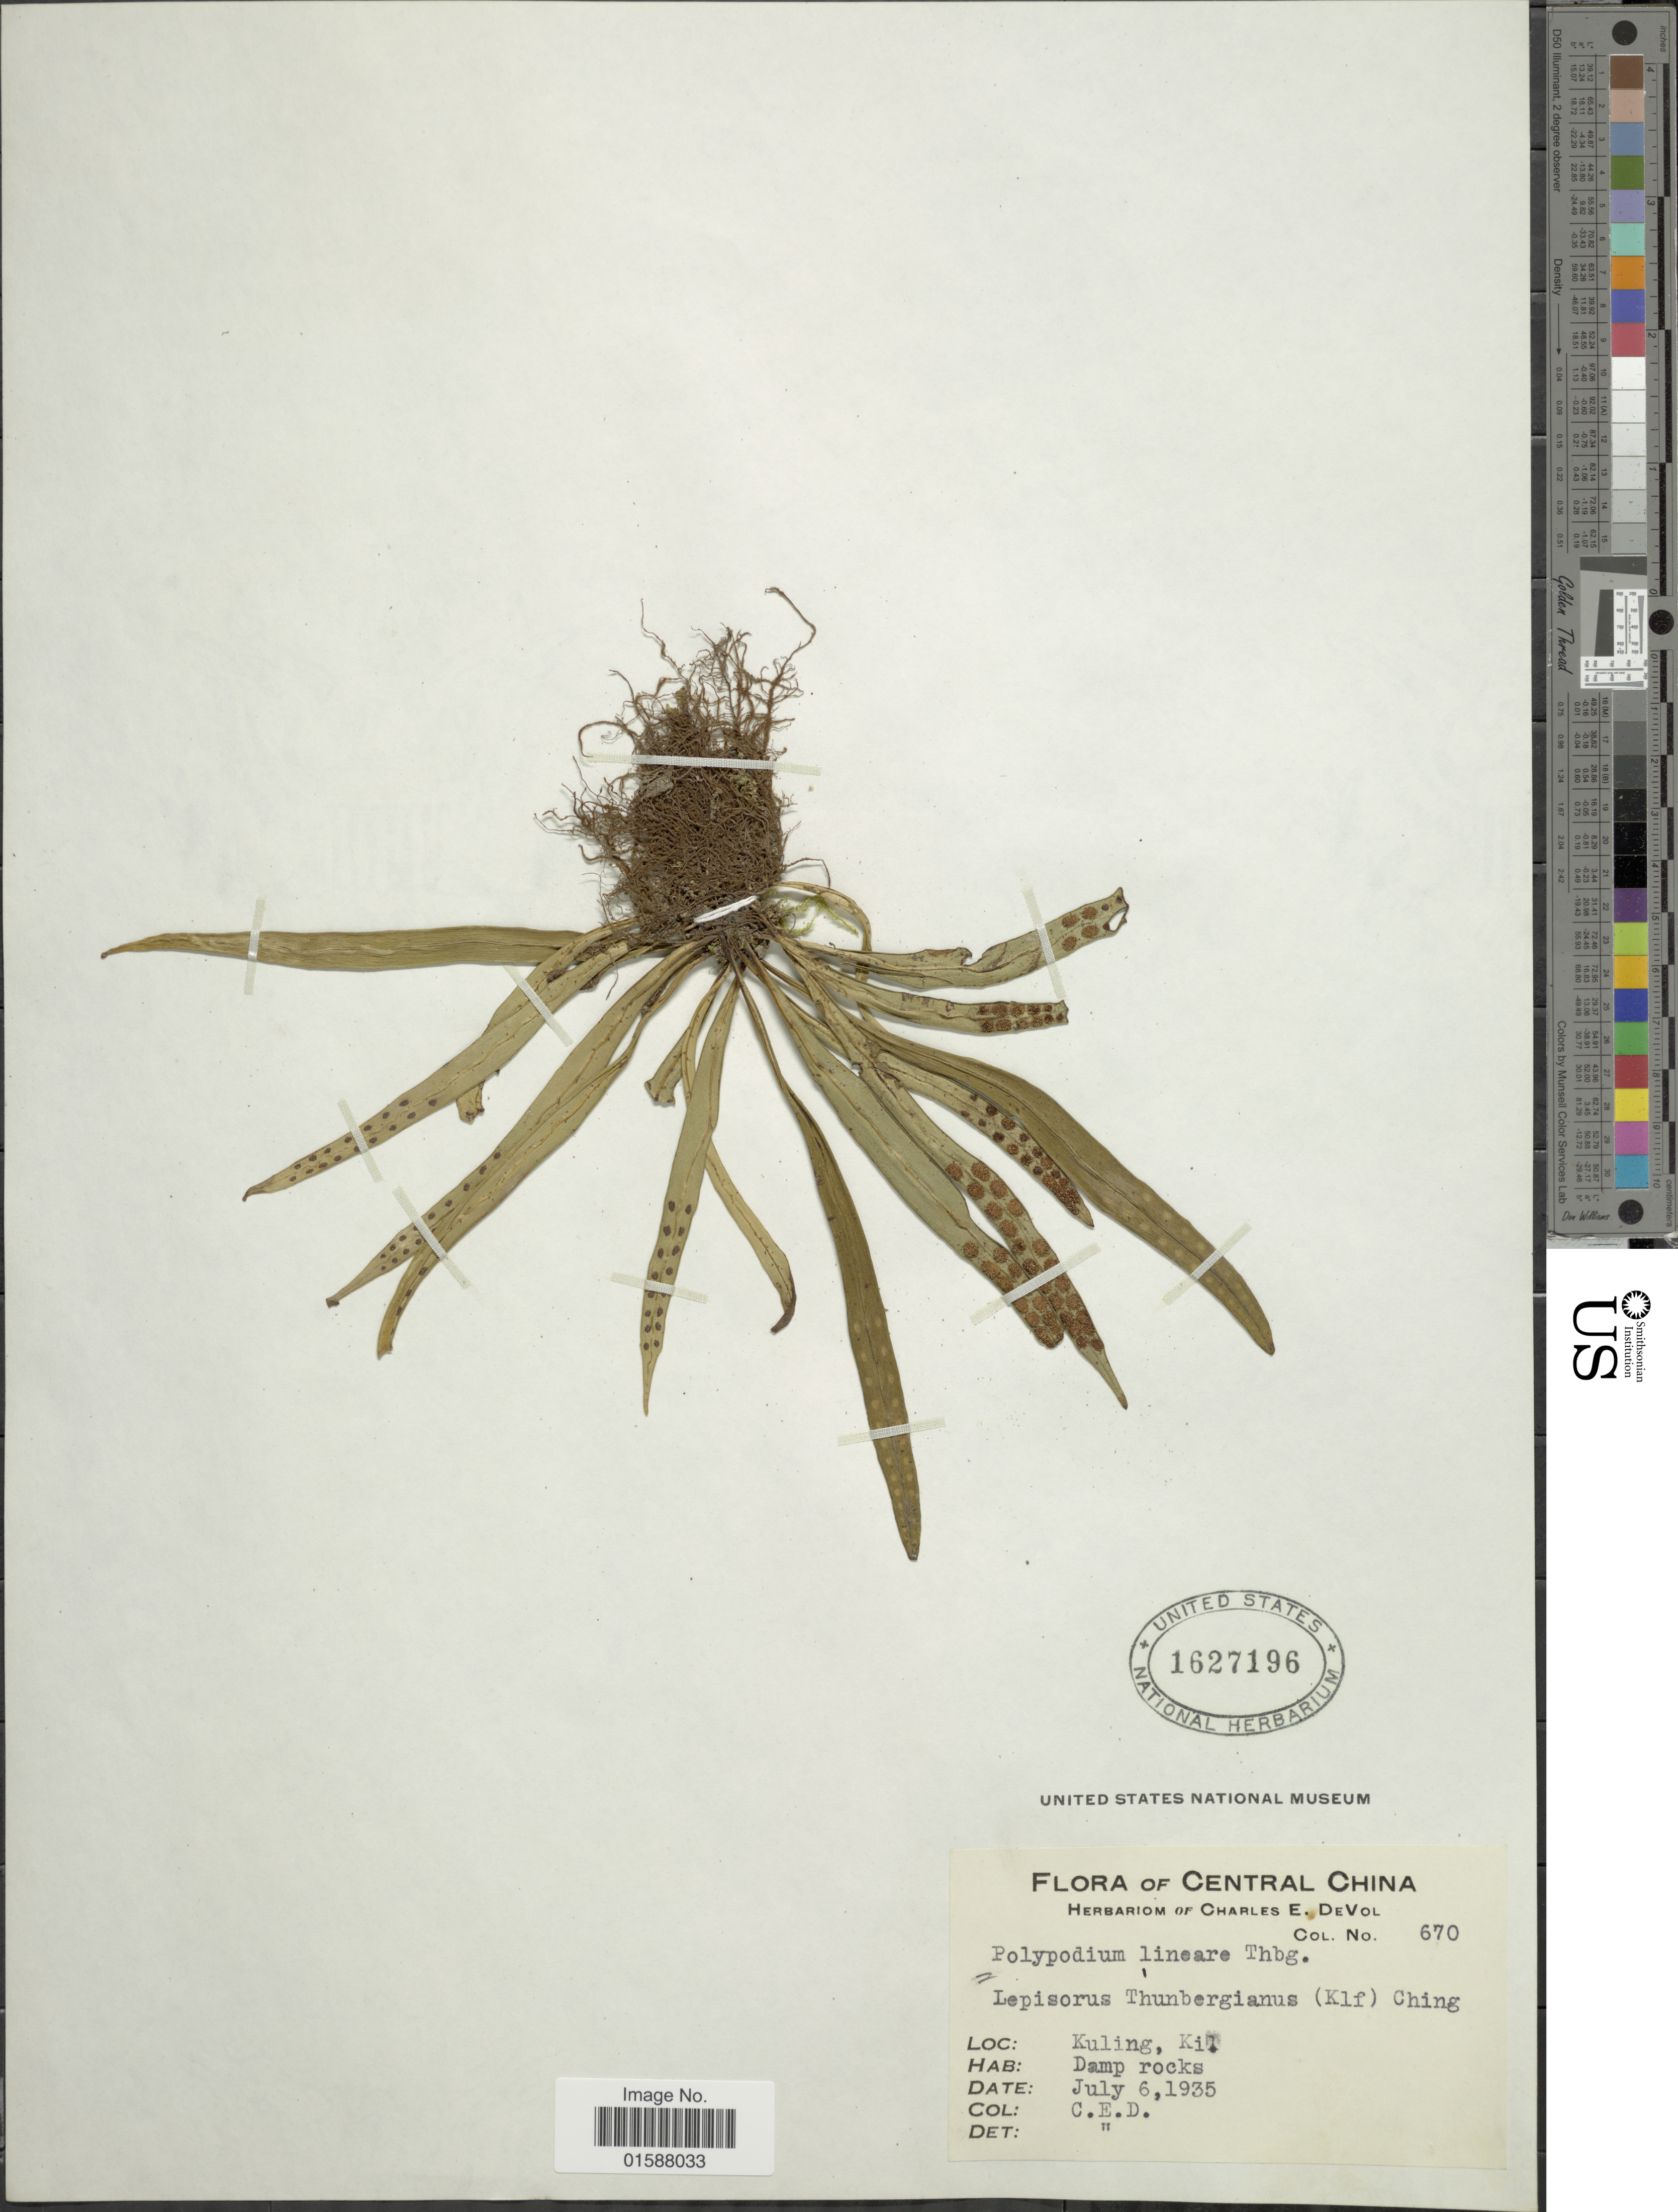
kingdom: Plantae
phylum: Tracheophyta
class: Polypodiopsida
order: Polypodiales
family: Polypodiaceae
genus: Lepisorus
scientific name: Lepisorus thunbergianus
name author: (Kaulf.) Ching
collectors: C. E. De Vol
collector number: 670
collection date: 1935-07-06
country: China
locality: Central China. Kuling, Kil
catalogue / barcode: US 1627196